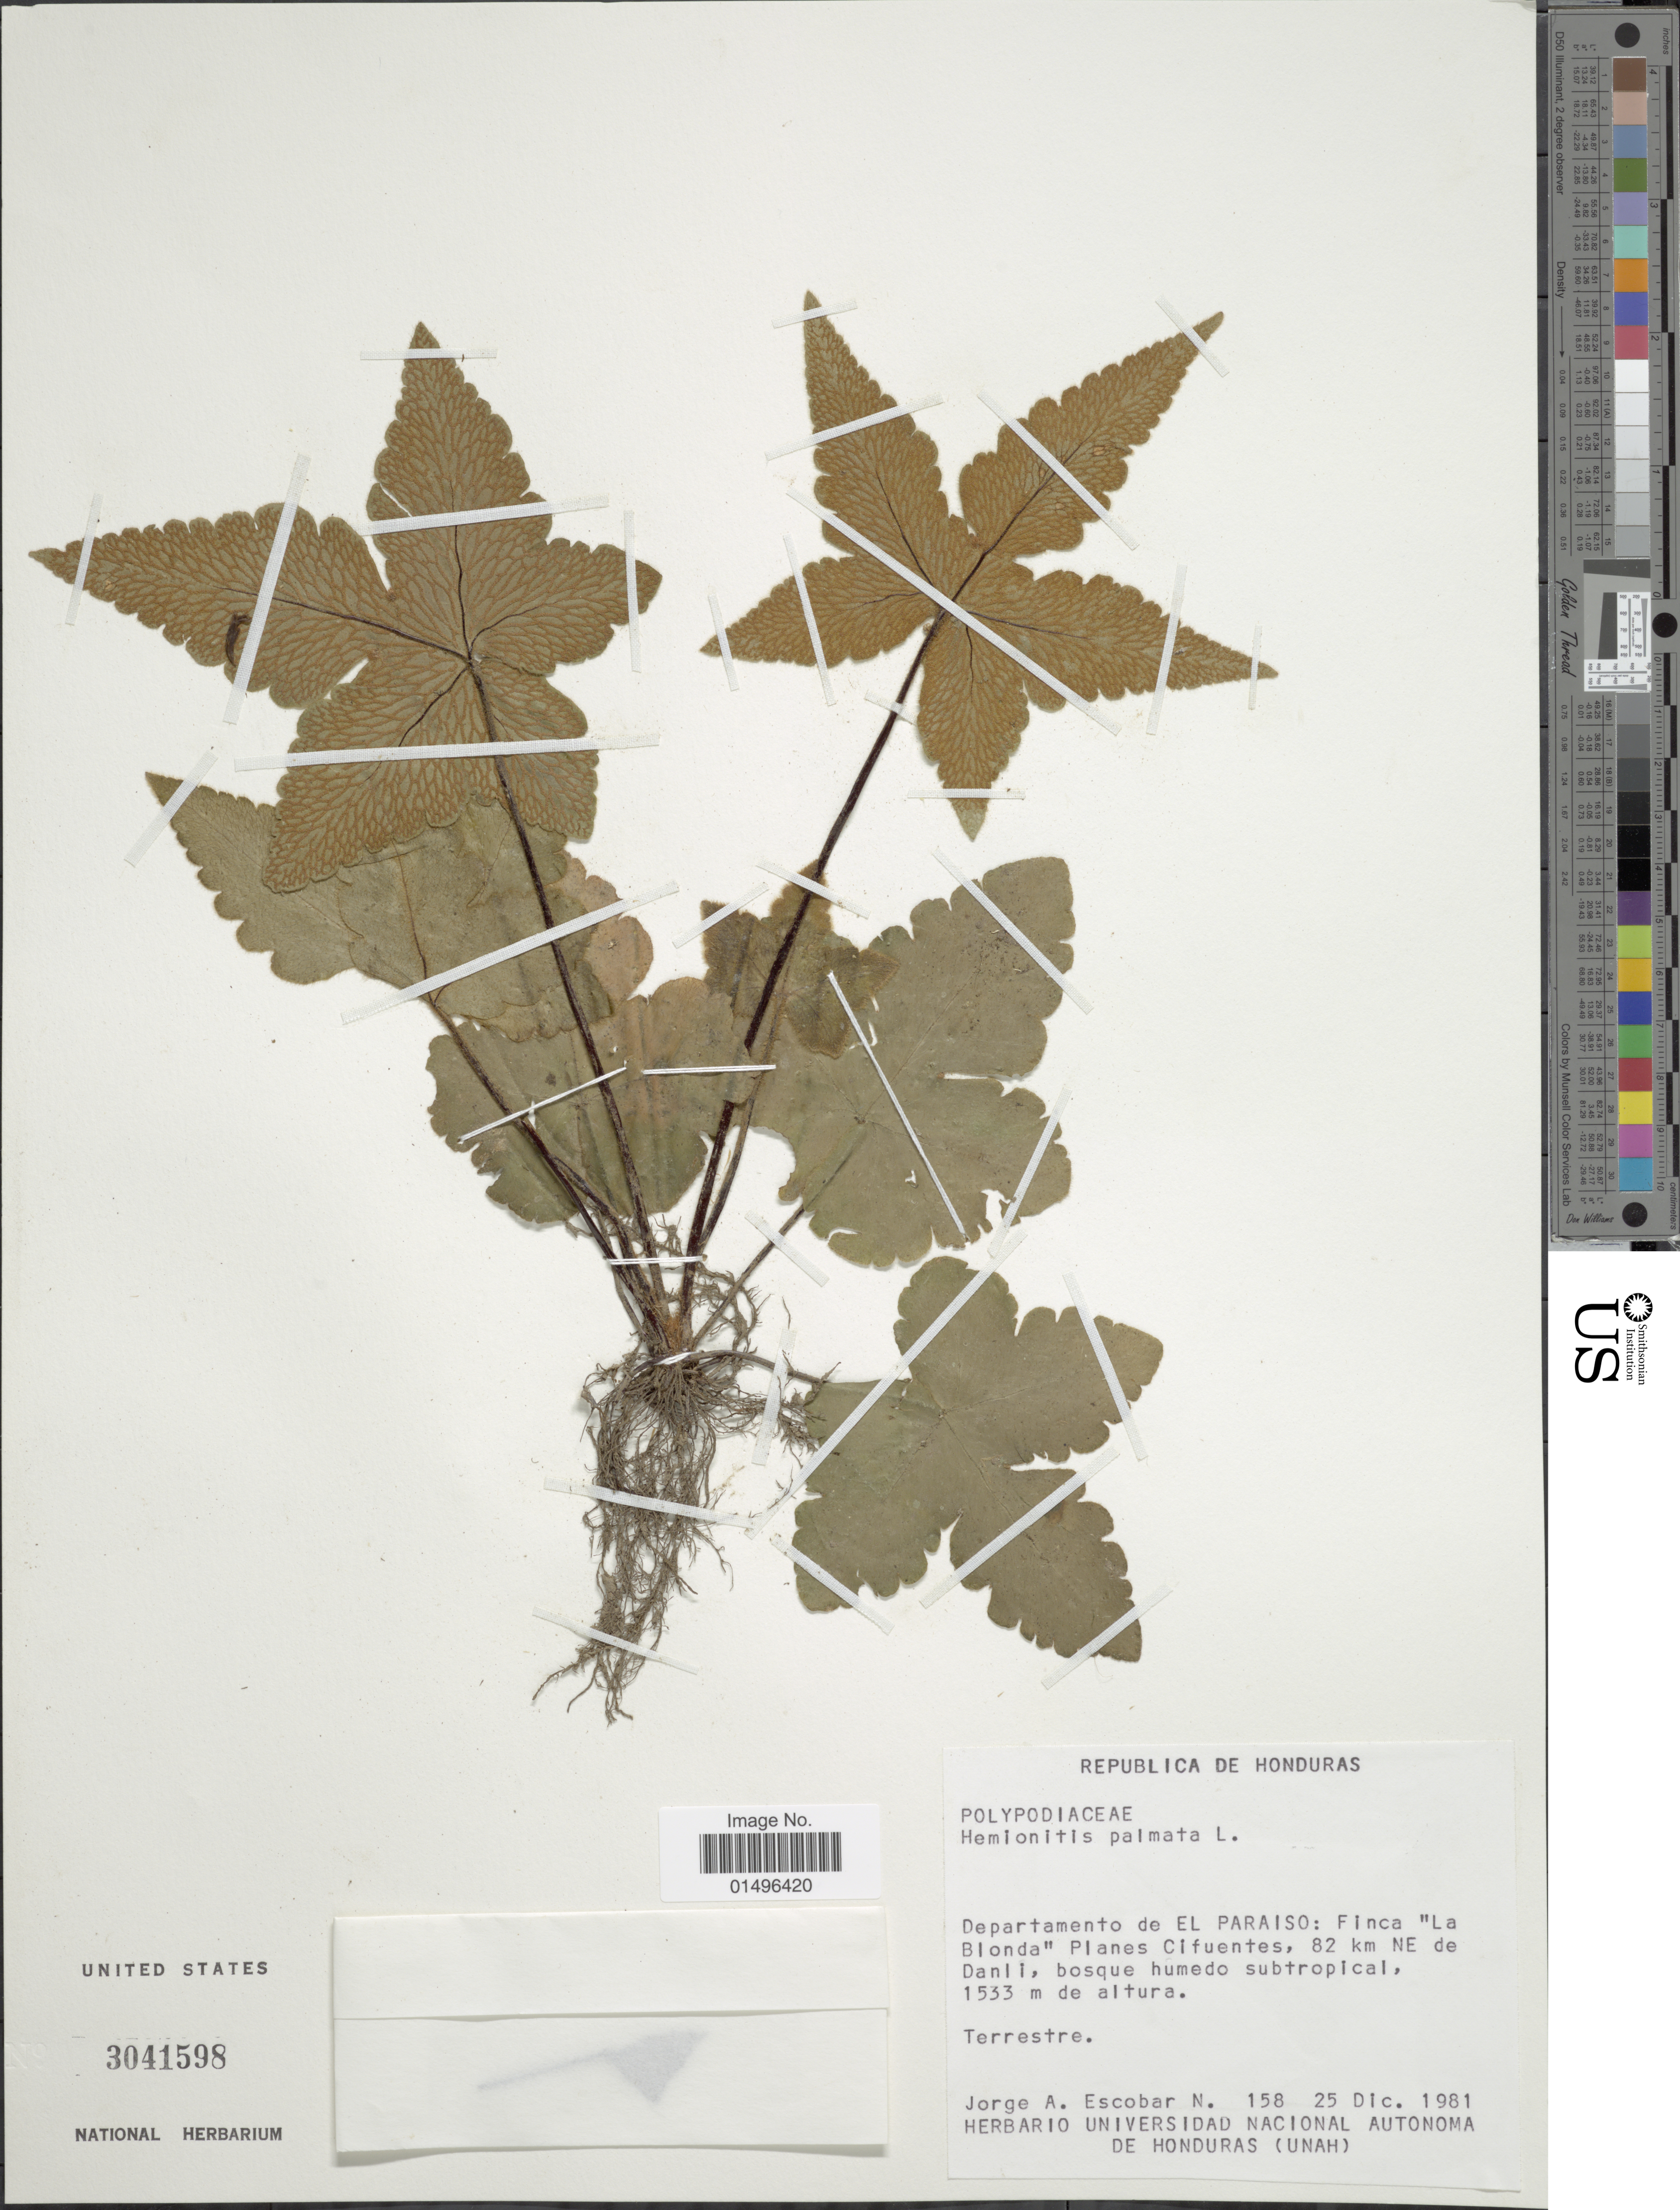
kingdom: Plantae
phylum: Tracheophyta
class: Polypodiopsida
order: Polypodiales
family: Pteridaceae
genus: Hemionitis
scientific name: Hemionitis pinnatifida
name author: Baker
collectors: A. Jorge & N. Escobar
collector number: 158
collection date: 1981-12-25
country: Honduras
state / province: El Paraíso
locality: Republica de Honduras, Departamento de El Paraiso: Finca "La Blonda" Planes Cifuentes, 82 km NE de Danli.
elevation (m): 1533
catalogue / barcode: US 3041598